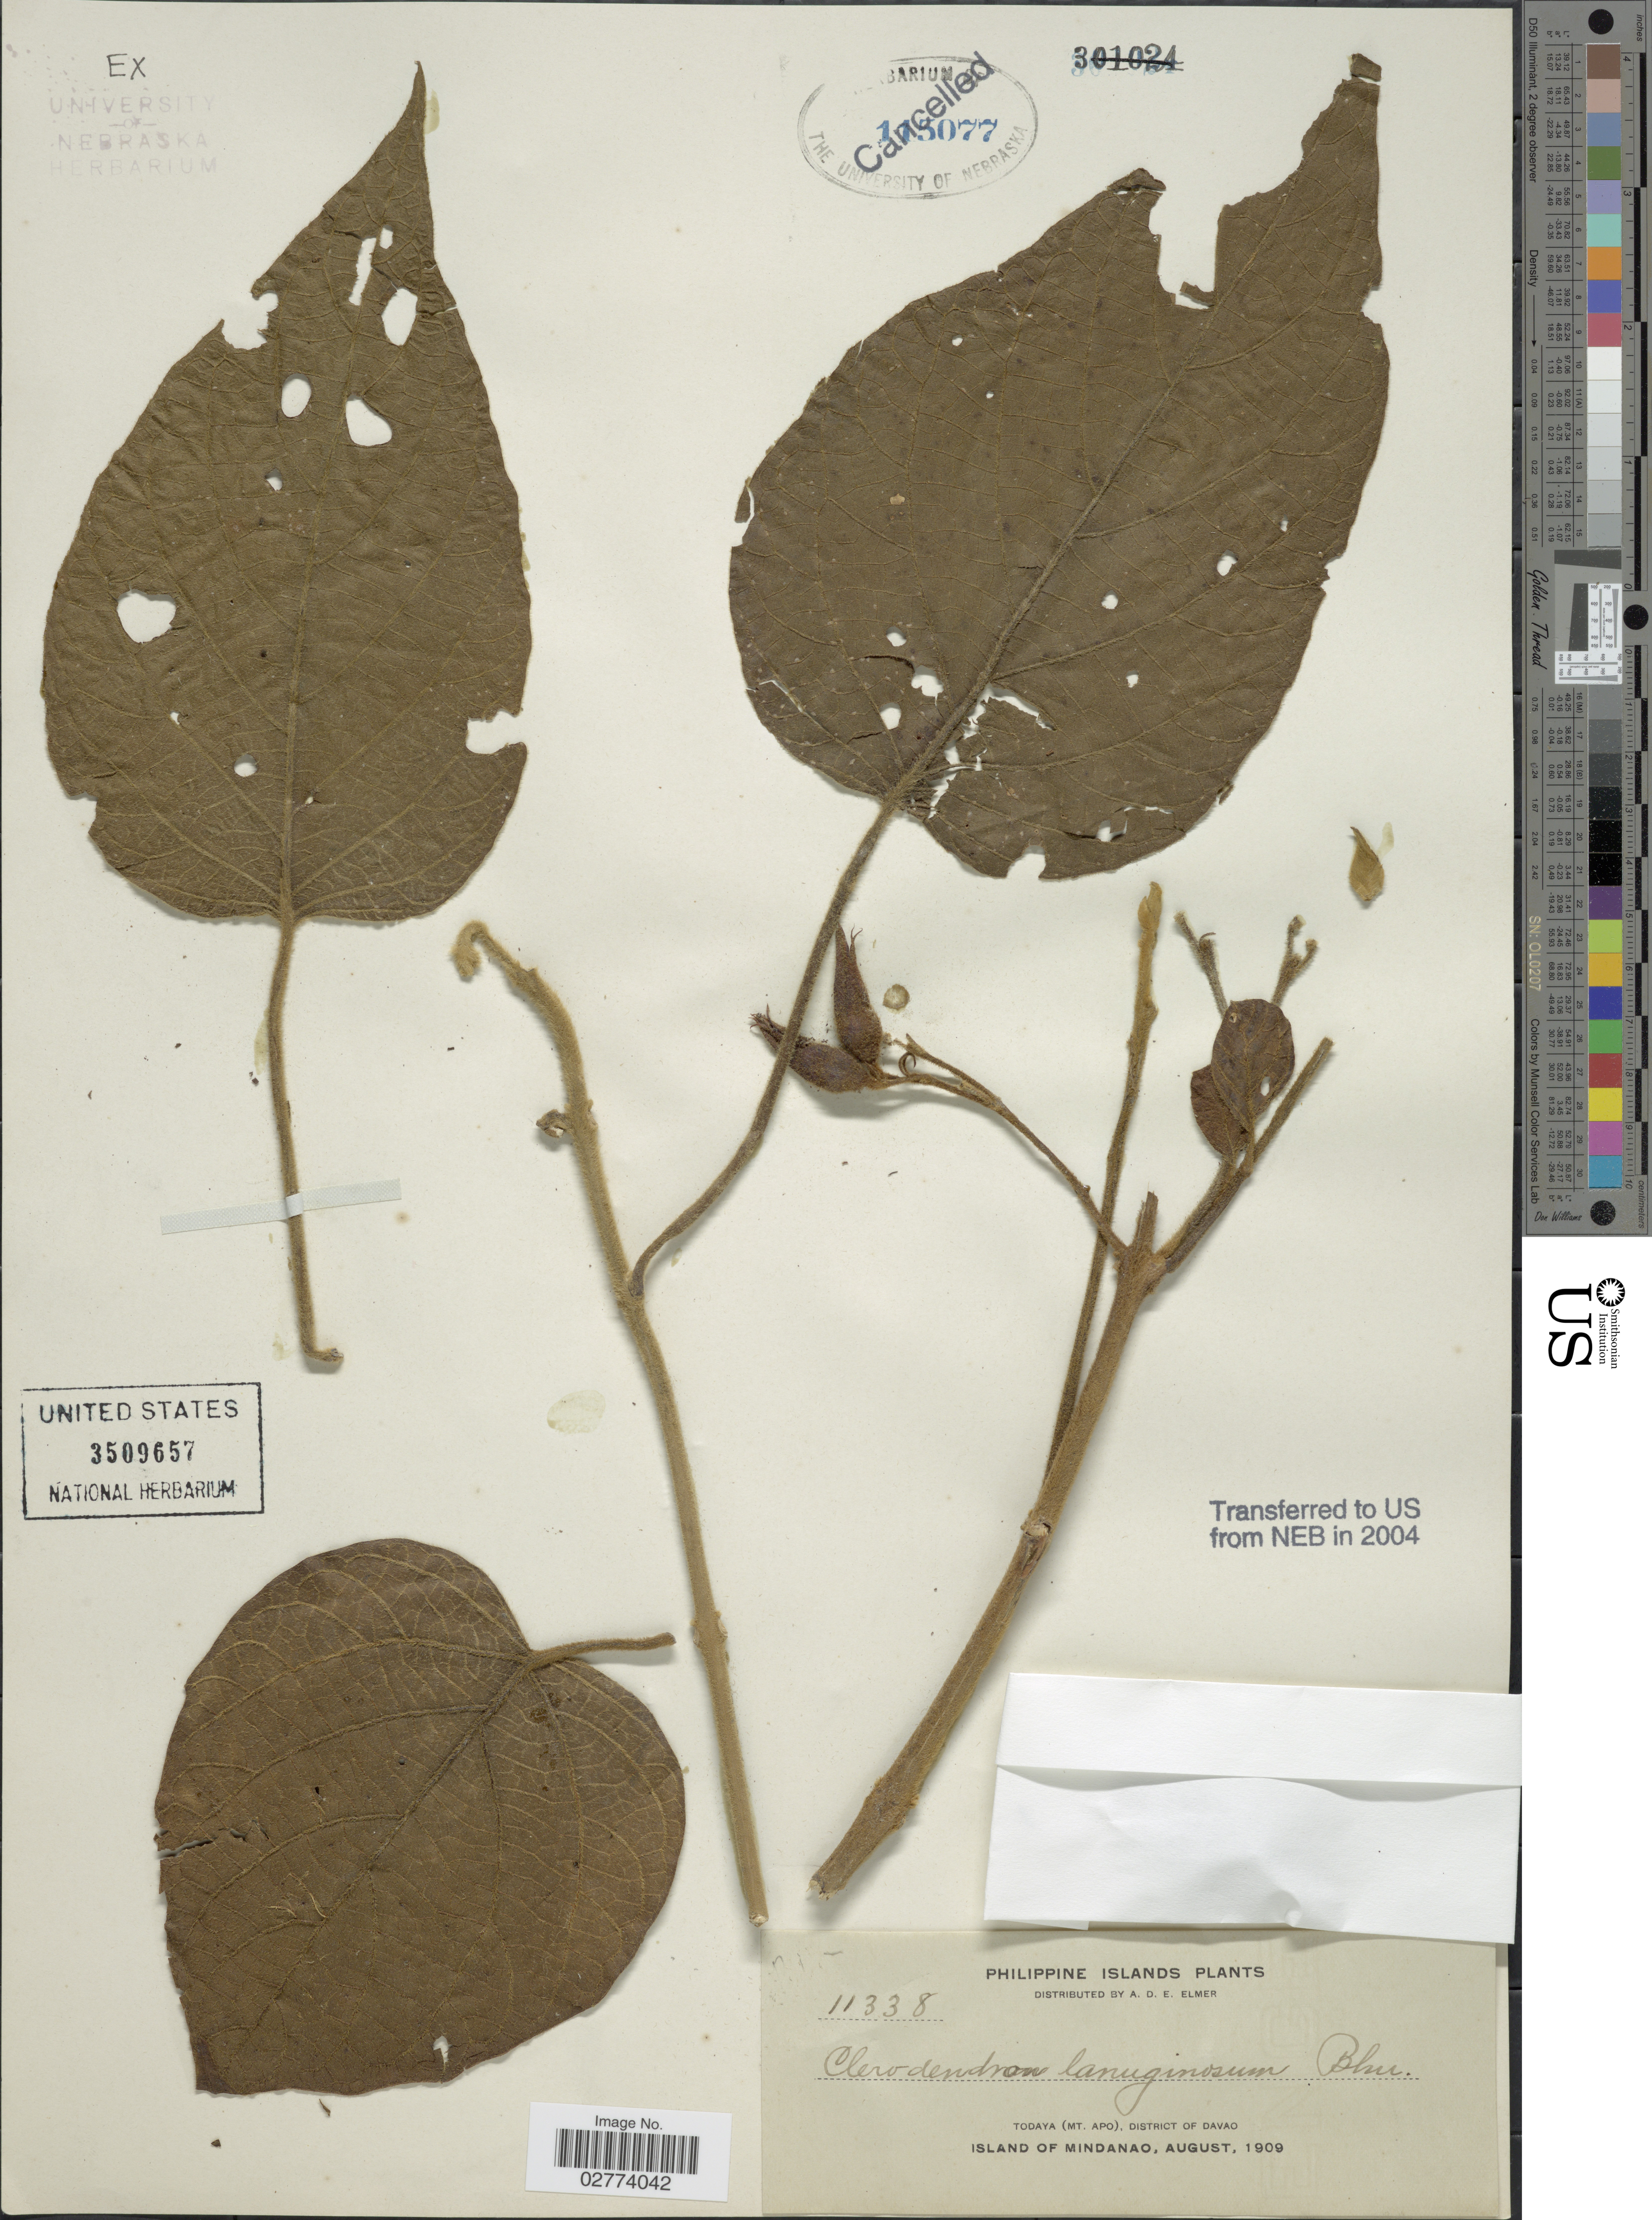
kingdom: Plantae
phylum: Tracheophyta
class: Magnoliopsida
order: Lamiales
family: Lamiaceae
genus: Clerodendrum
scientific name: Clerodendrum lanuginosum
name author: Blume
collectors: A. D. E. Elmer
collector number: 11338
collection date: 1909-08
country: Philippines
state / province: Davao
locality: Todaya (Mt. Apo), Island of Mindanao.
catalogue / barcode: US 3509657